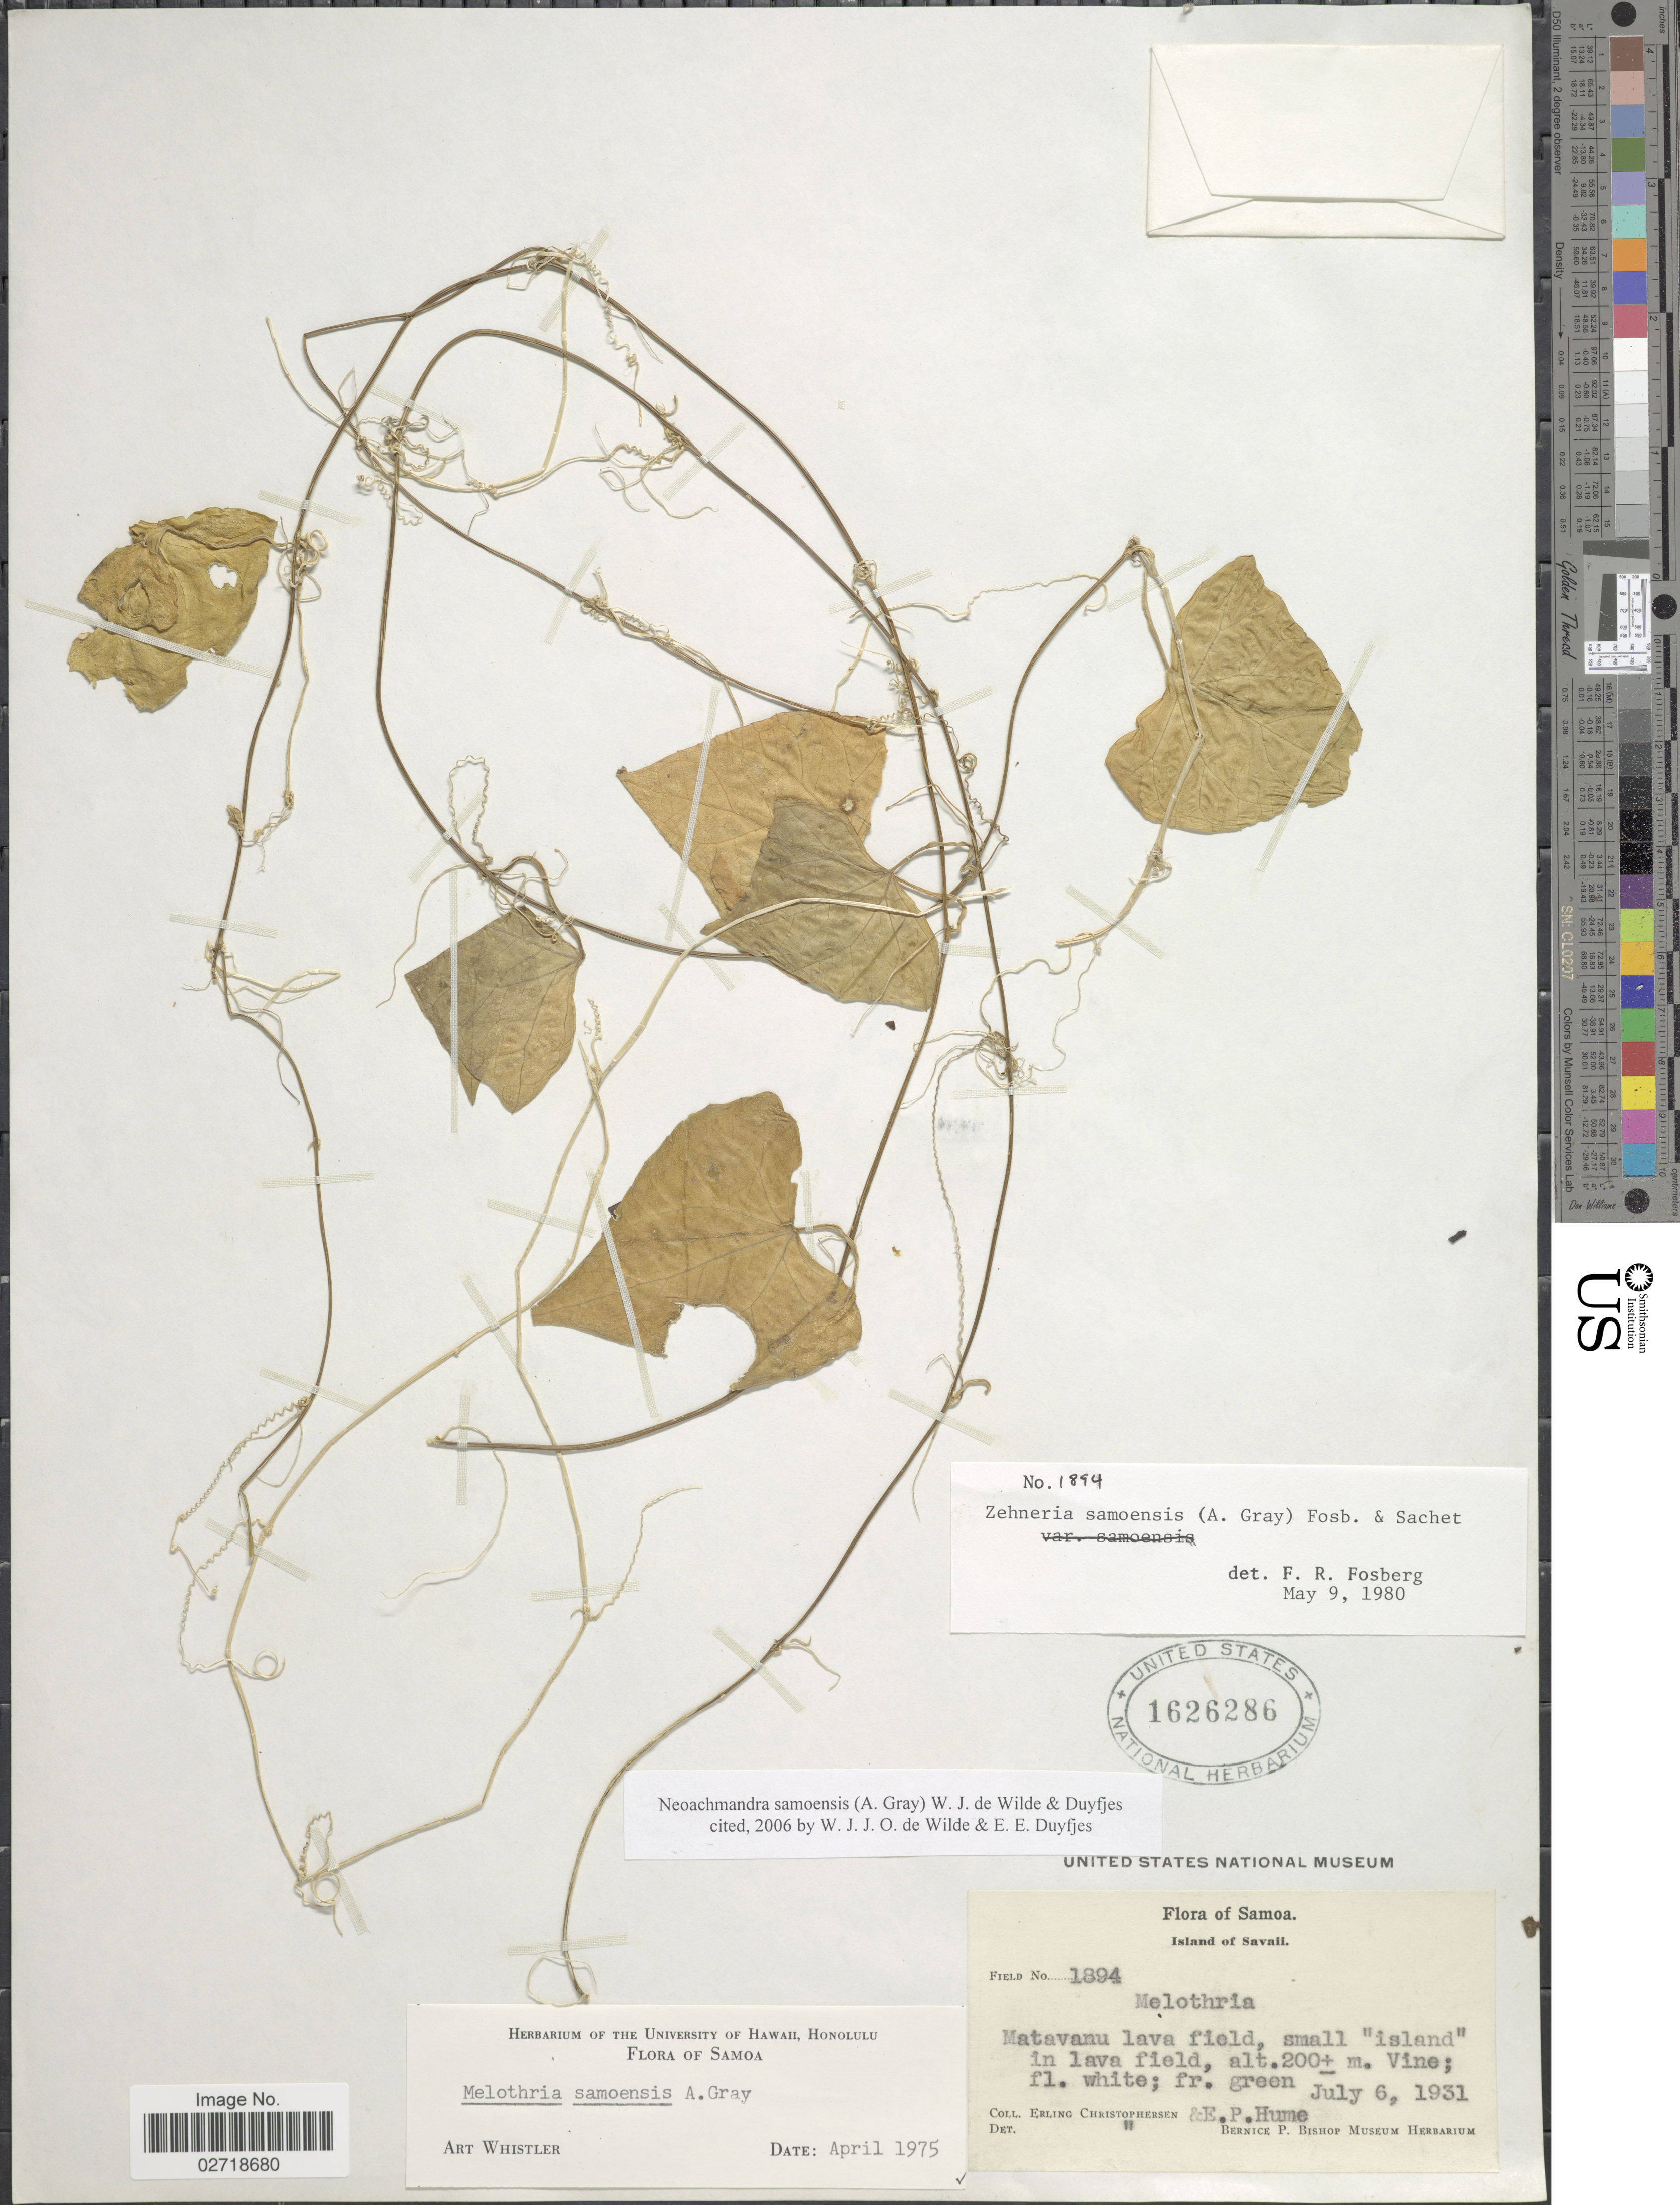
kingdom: Plantae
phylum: Tracheophyta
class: Magnoliopsida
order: Cucurbitales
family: Cucurbitaceae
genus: Zehneria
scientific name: Zehneria samoensis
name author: (A. Gray) Fosberg & Sachet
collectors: E. Christophersen & E. P. Hume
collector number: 1894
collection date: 1931-07-06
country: Samoa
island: Savai'i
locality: Island of Savaii, Matavanu lava field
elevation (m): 200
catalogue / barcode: US 1626286